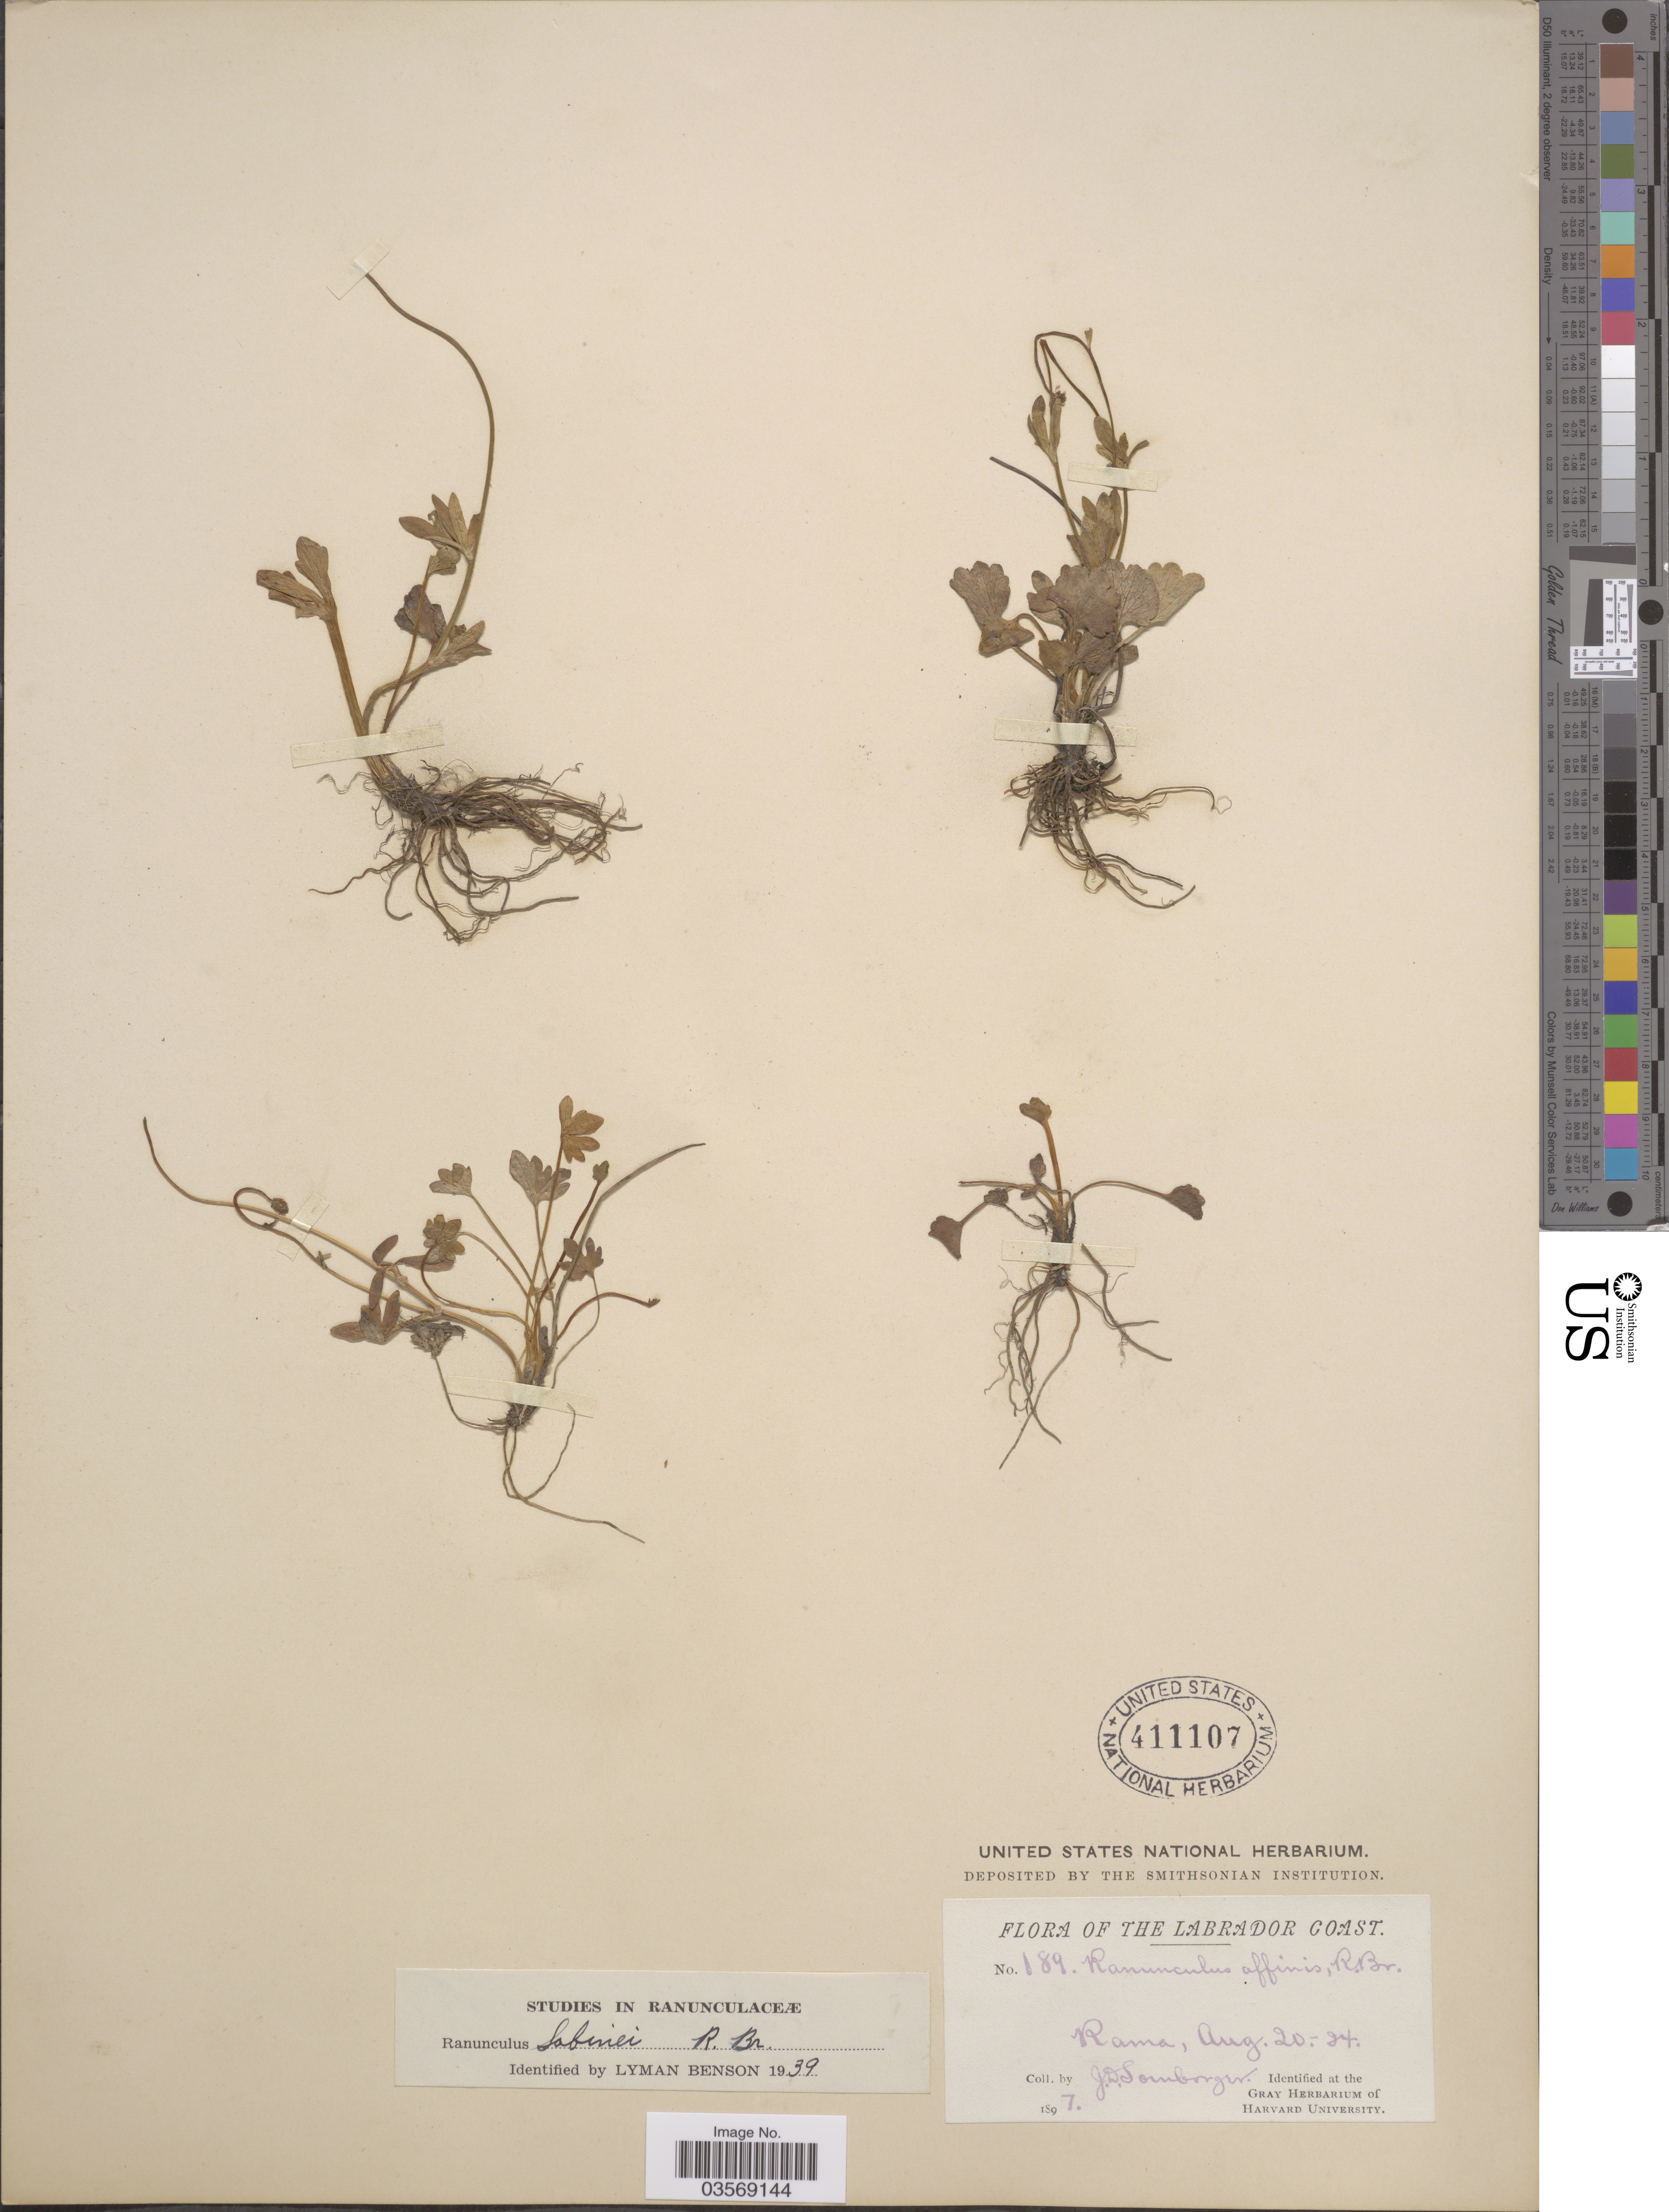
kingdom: Plantae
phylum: Tracheophyta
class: Magnoliopsida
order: Ranunculales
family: Ranunculaceae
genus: Ranunculus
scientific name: Ranunculus sabinei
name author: R. Br.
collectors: J. Sornborger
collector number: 189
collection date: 1897-08-20/1897-08-24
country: Canada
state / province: Newfoundland and Labrador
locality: The Labrador Coast. Rama.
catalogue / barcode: US 411107